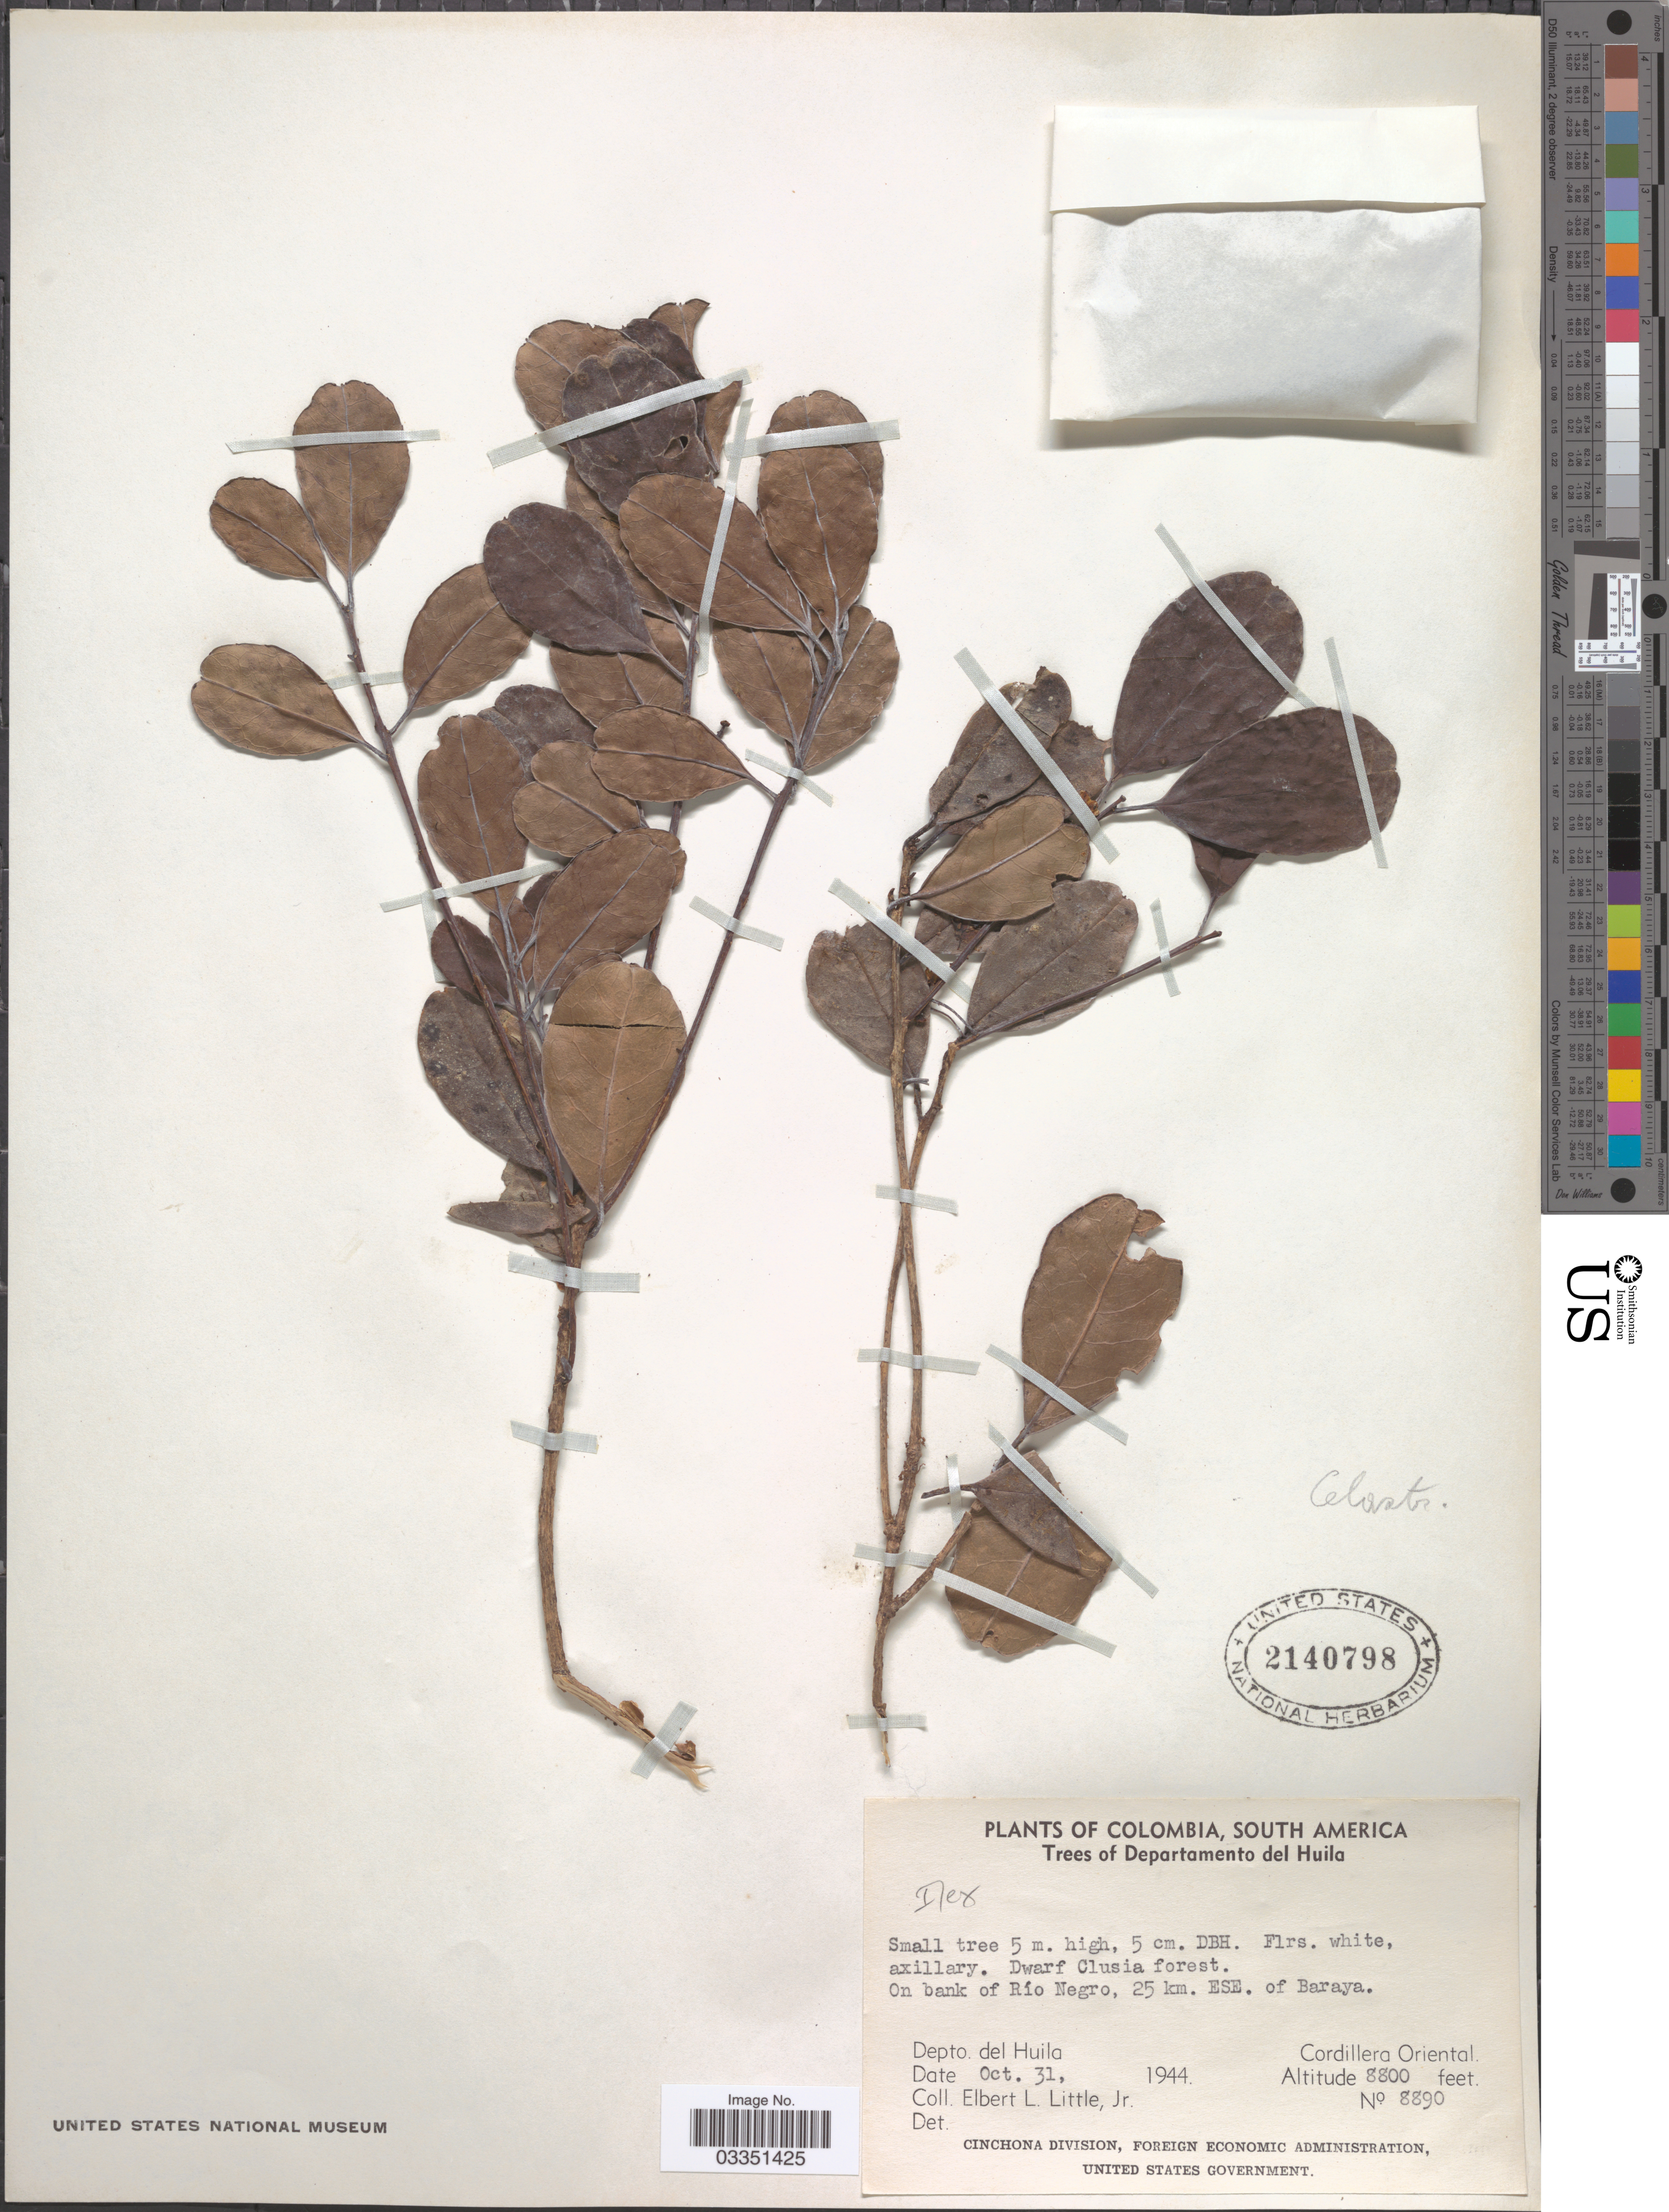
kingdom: Plantae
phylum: Tracheophyta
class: Magnoliopsida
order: Aquifoliales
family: Aquifoliaceae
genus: Ilex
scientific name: Ilex sp.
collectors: E. L. Little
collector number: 8890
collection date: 1944-10-31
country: Colombia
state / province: Huila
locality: Departamento del Huila. On bank of Río Negro, 25 km. ESE. of Baraya. Cordillera Oriental.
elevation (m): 2682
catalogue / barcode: US 2140798